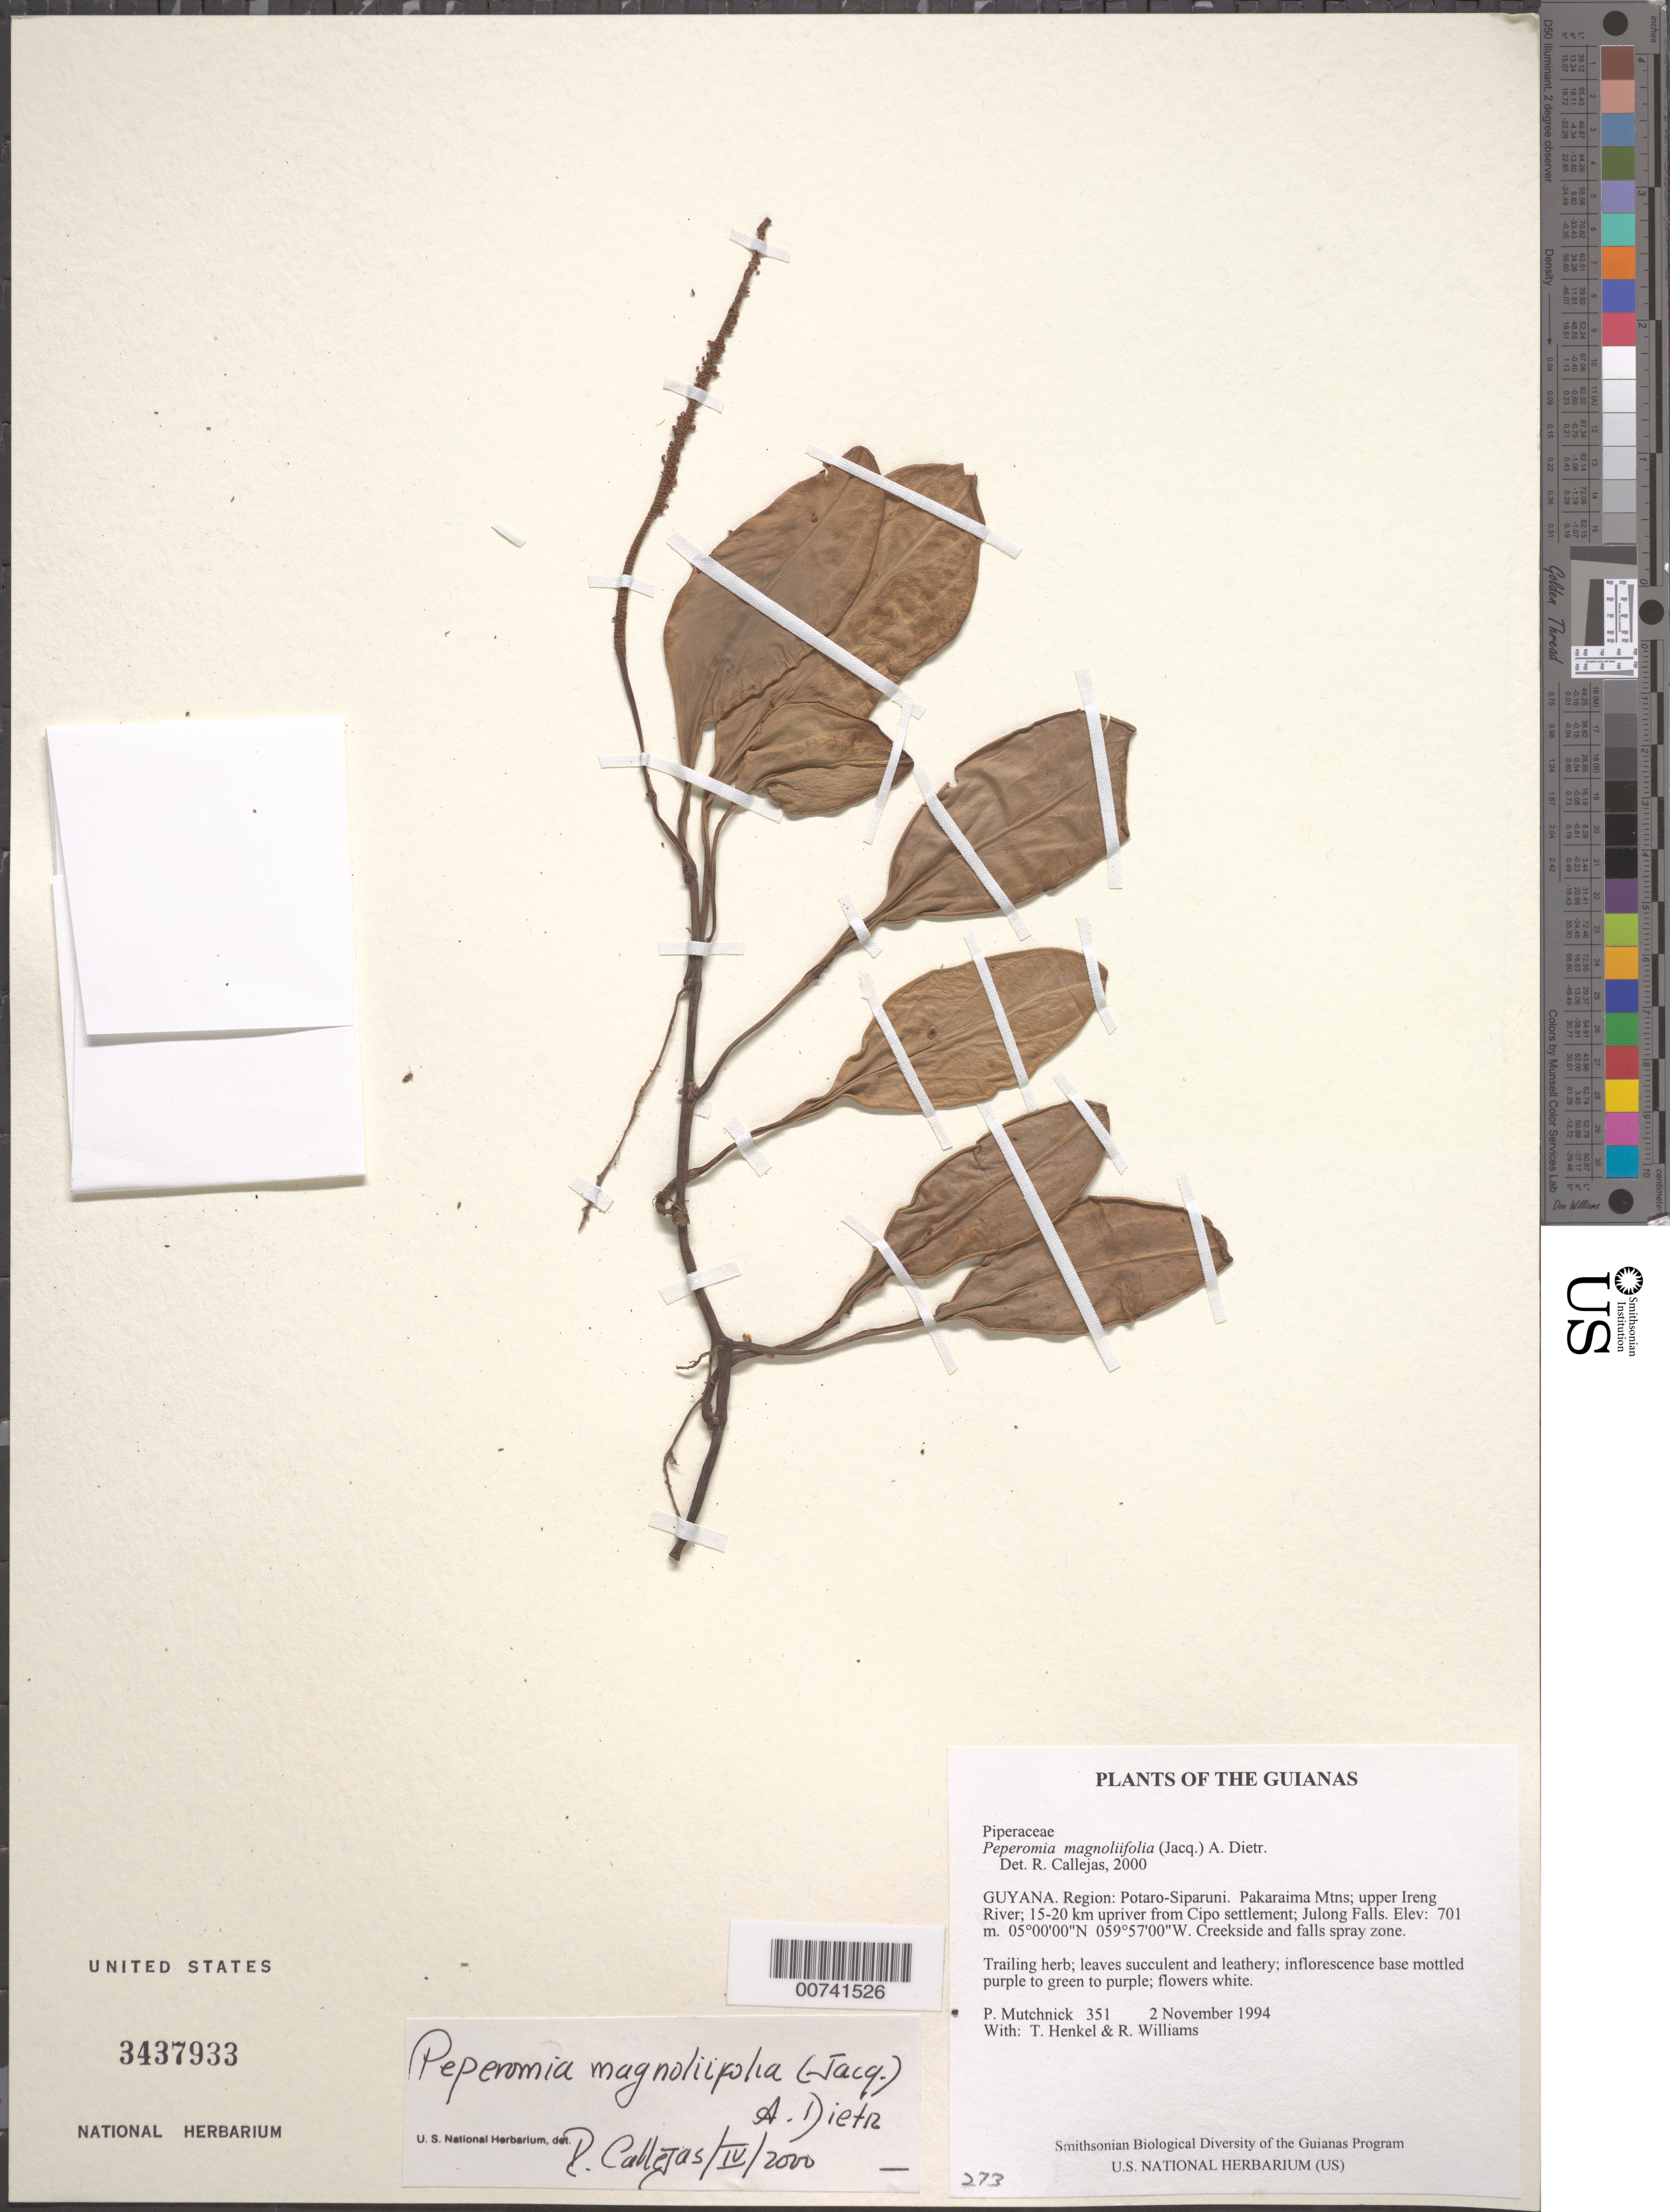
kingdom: Plantae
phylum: Tracheophyta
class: Magnoliopsida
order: Piperales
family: Piperaceae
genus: Peperomia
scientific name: Peperomia magnoliifolia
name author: (Jacq.) A. Dietr.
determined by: Callejas, Ricardo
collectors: P. Mutchnick, T. Henkel & R. Williams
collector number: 351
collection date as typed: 2 November 1994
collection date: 1994-11-02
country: Guyana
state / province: Potaro-Siparuni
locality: Pakaraima Mtns; upper Ireng River; 15-20 km upriver from Cipo settlement; Julong Falls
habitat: Creekside and falls spray zone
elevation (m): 701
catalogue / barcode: US 3437933